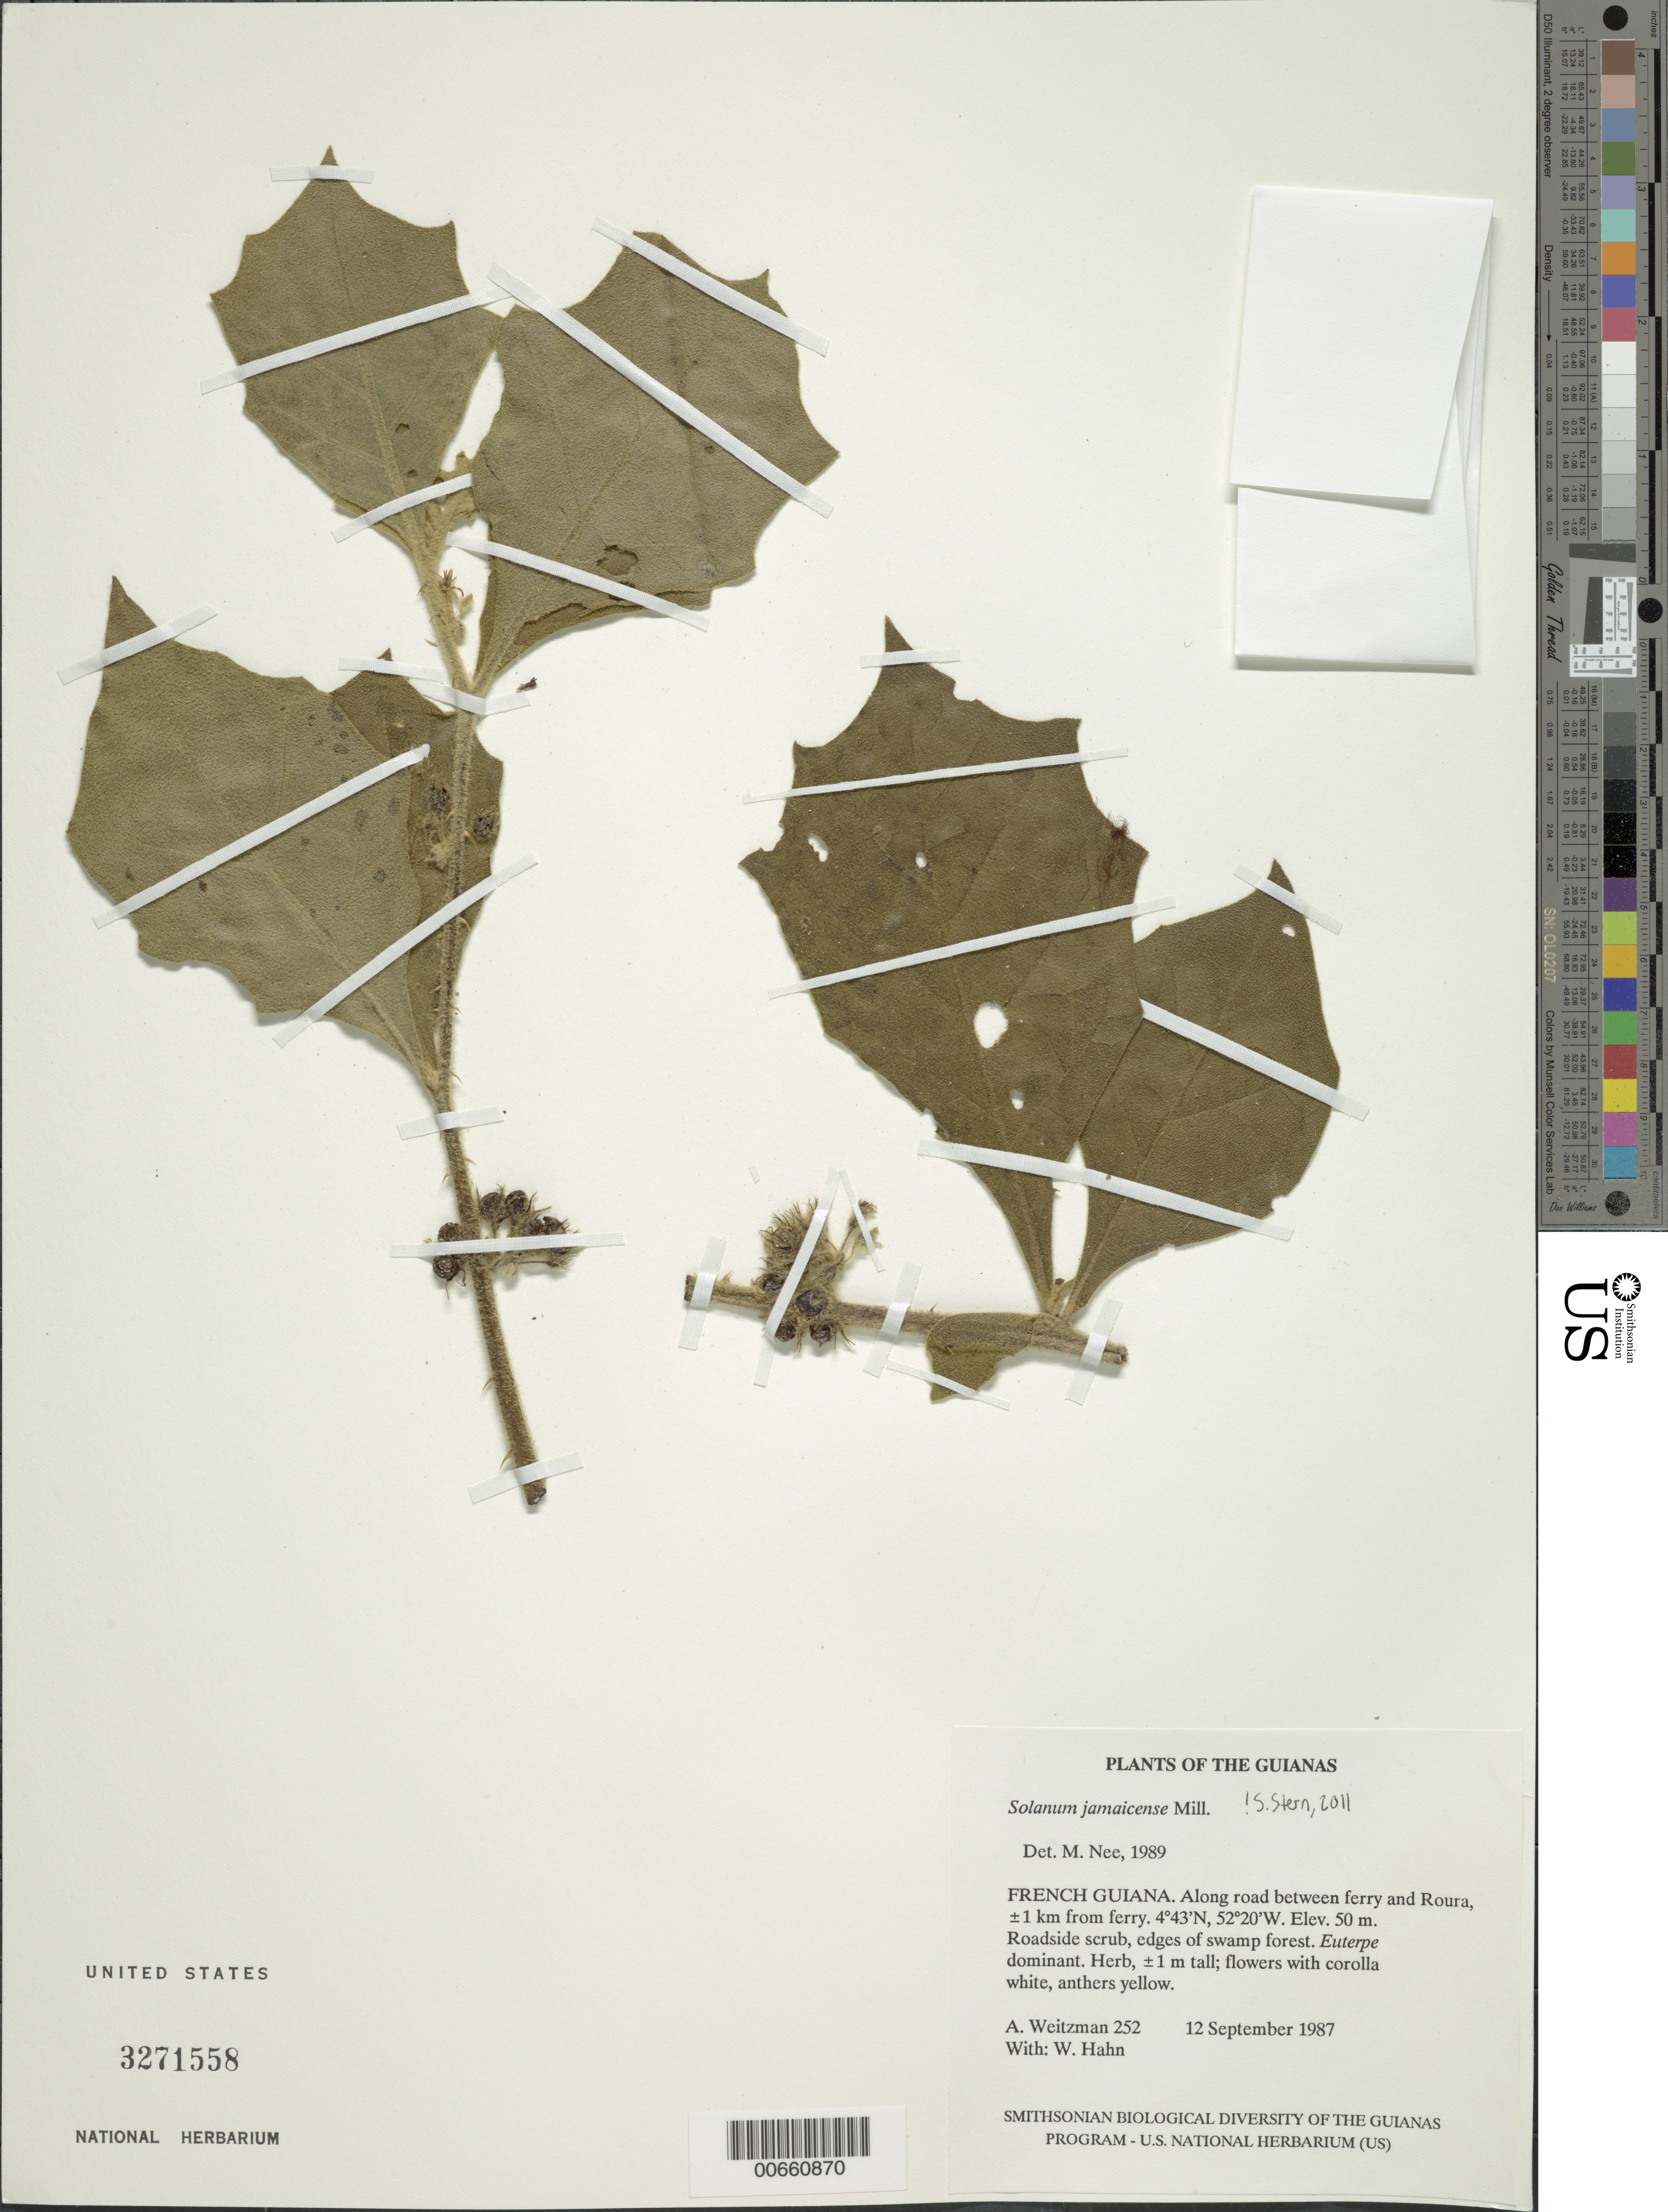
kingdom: Plantae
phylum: Tracheophyta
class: Magnoliopsida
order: Solanales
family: Solanaceae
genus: Solanum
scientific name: Solanum jamaicense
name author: Mill.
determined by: Nee, Michael H.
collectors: A. L. Weitzman & W. Hahn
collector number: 252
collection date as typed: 9 Sep 1987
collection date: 1987-09-09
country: French Guiana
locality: Along road between ferry and Roura, ±1 km from ferry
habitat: Roadside scrub, edges of swamp forest.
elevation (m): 50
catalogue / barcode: US 3271558